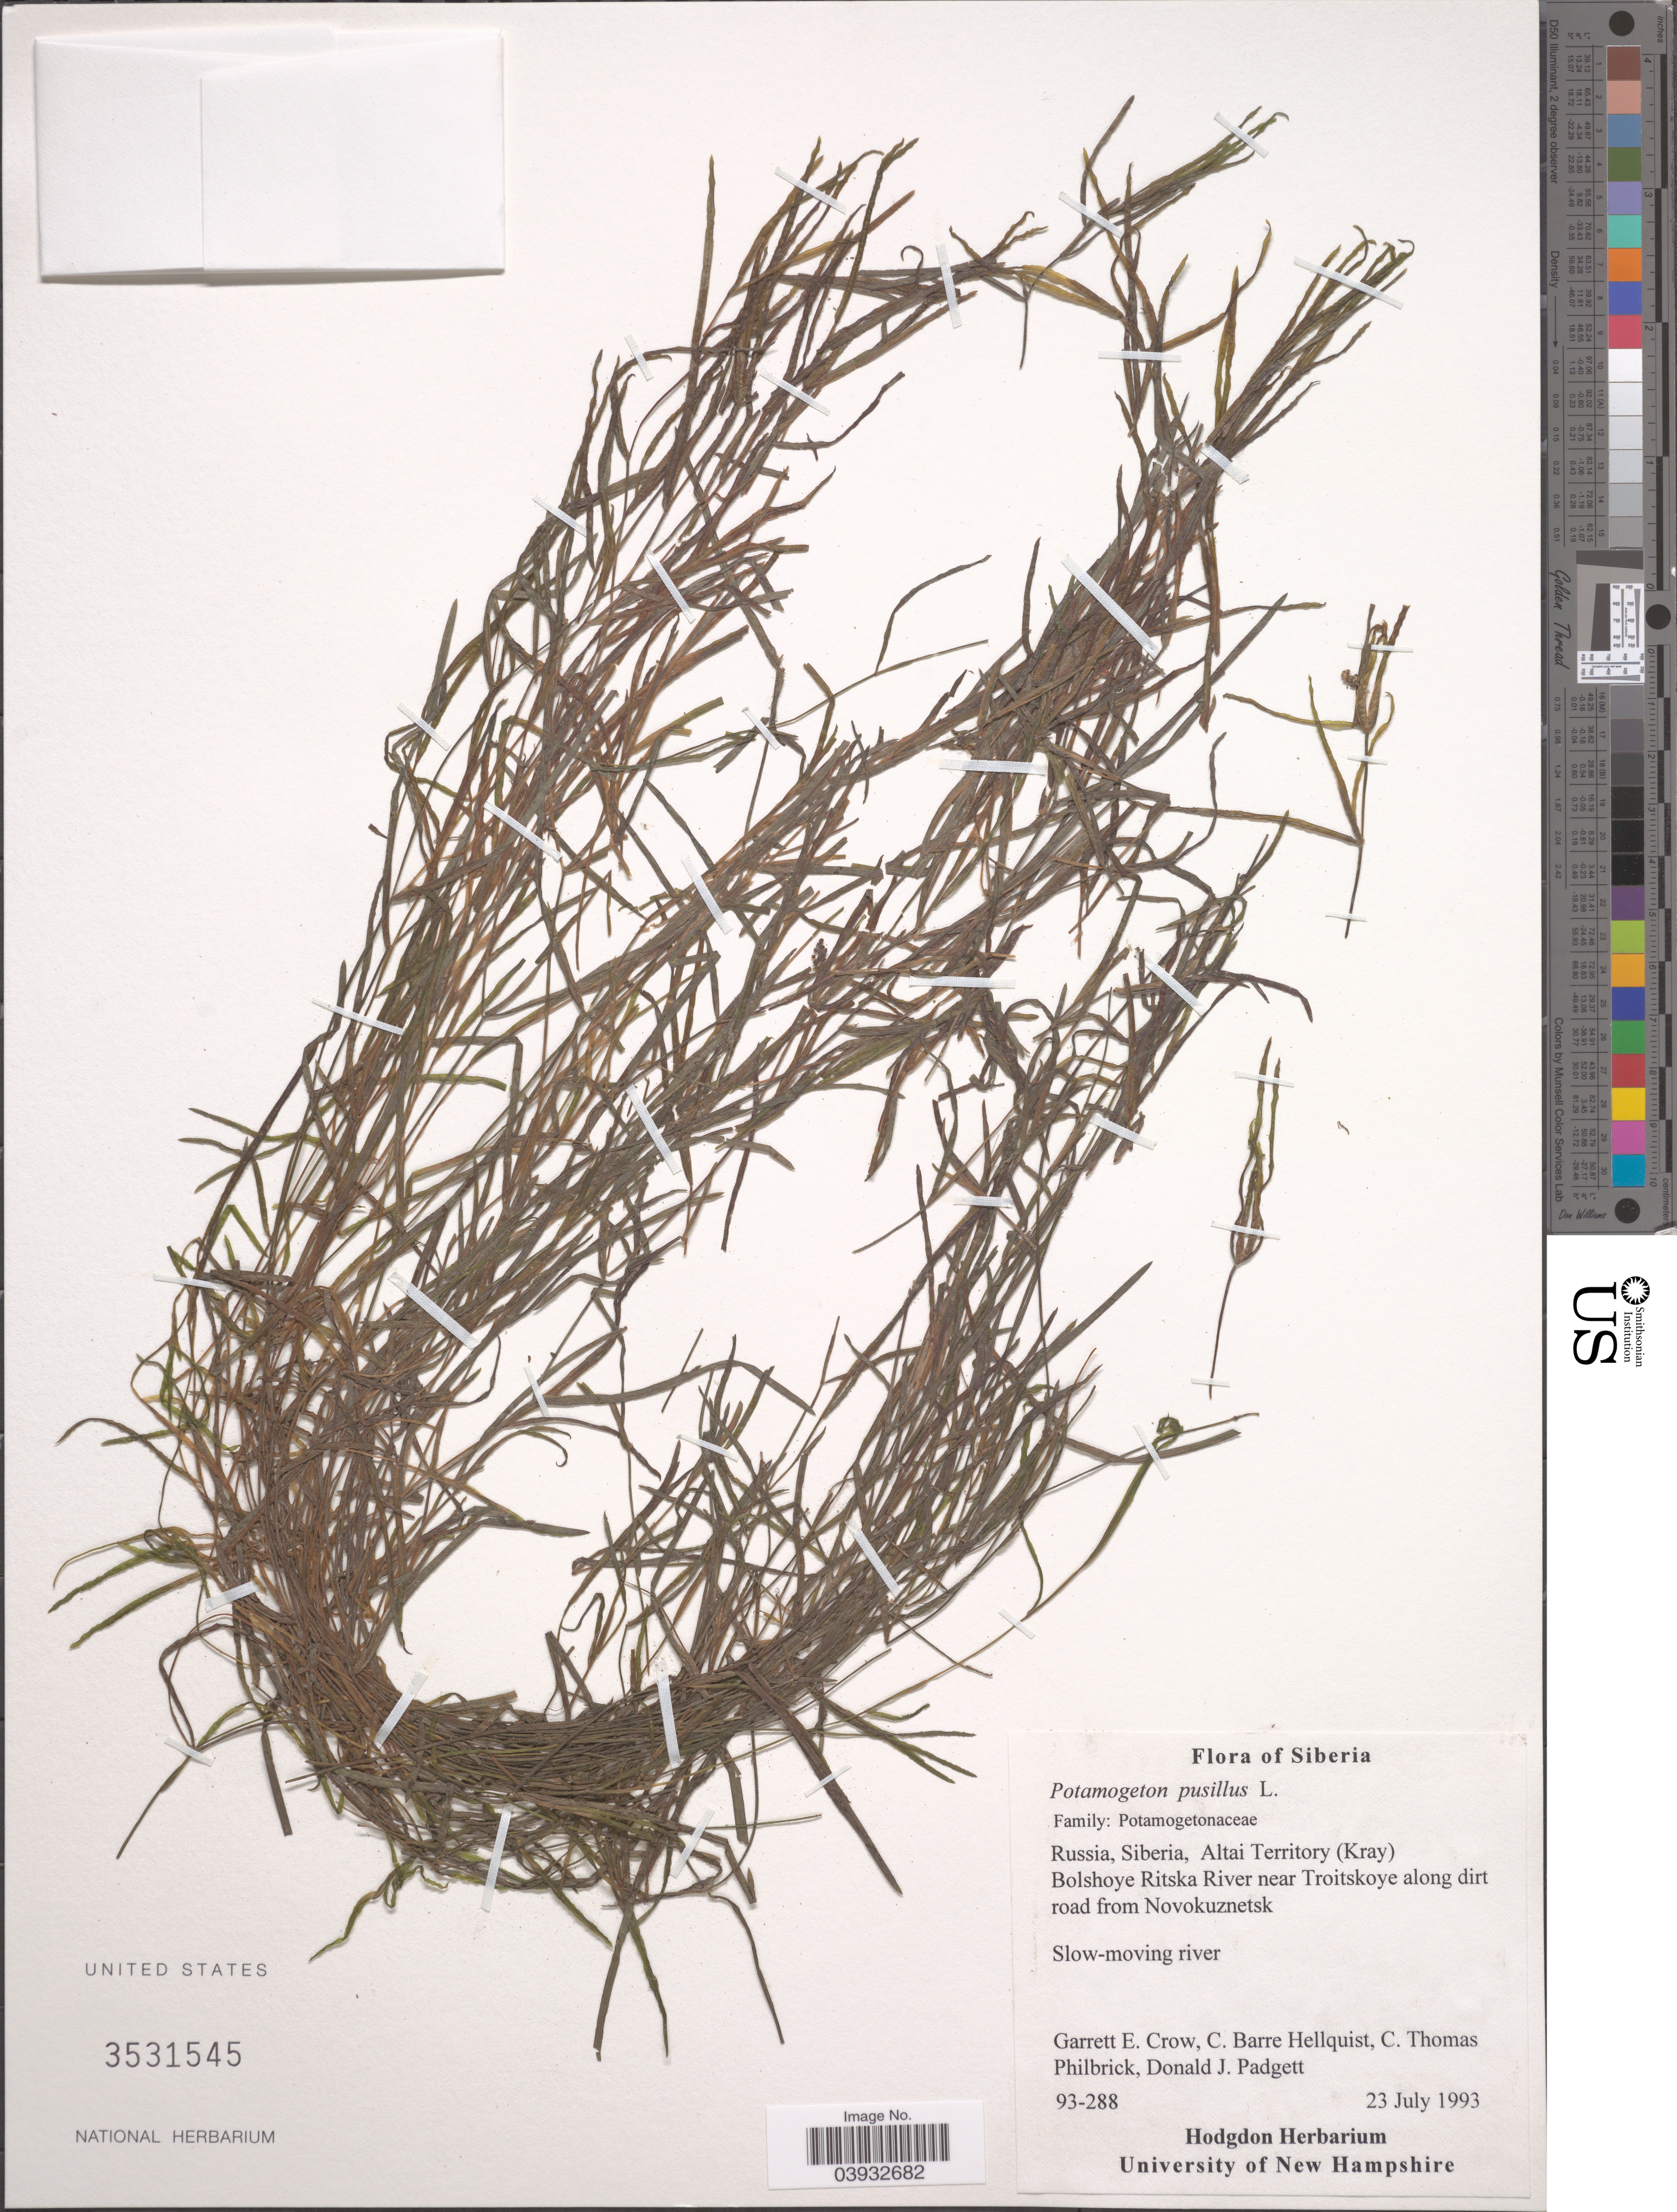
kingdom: Plantae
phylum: Tracheophyta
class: Liliopsida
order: Alismatales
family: Potamogetonaceae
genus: Potamogeton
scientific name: Potamogeton pusillus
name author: L.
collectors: G. E. Crow, C. Hellquist, C. Philbrick & D. Padgett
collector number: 93-288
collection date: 1993-07-23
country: Russian Federation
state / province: Altai Republic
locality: Russia, Siberia, Altai Territory (Kray). Bolshoye Ritska River near Troitskoye along dirt road from Novokuznetsk.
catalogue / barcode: US 3531545